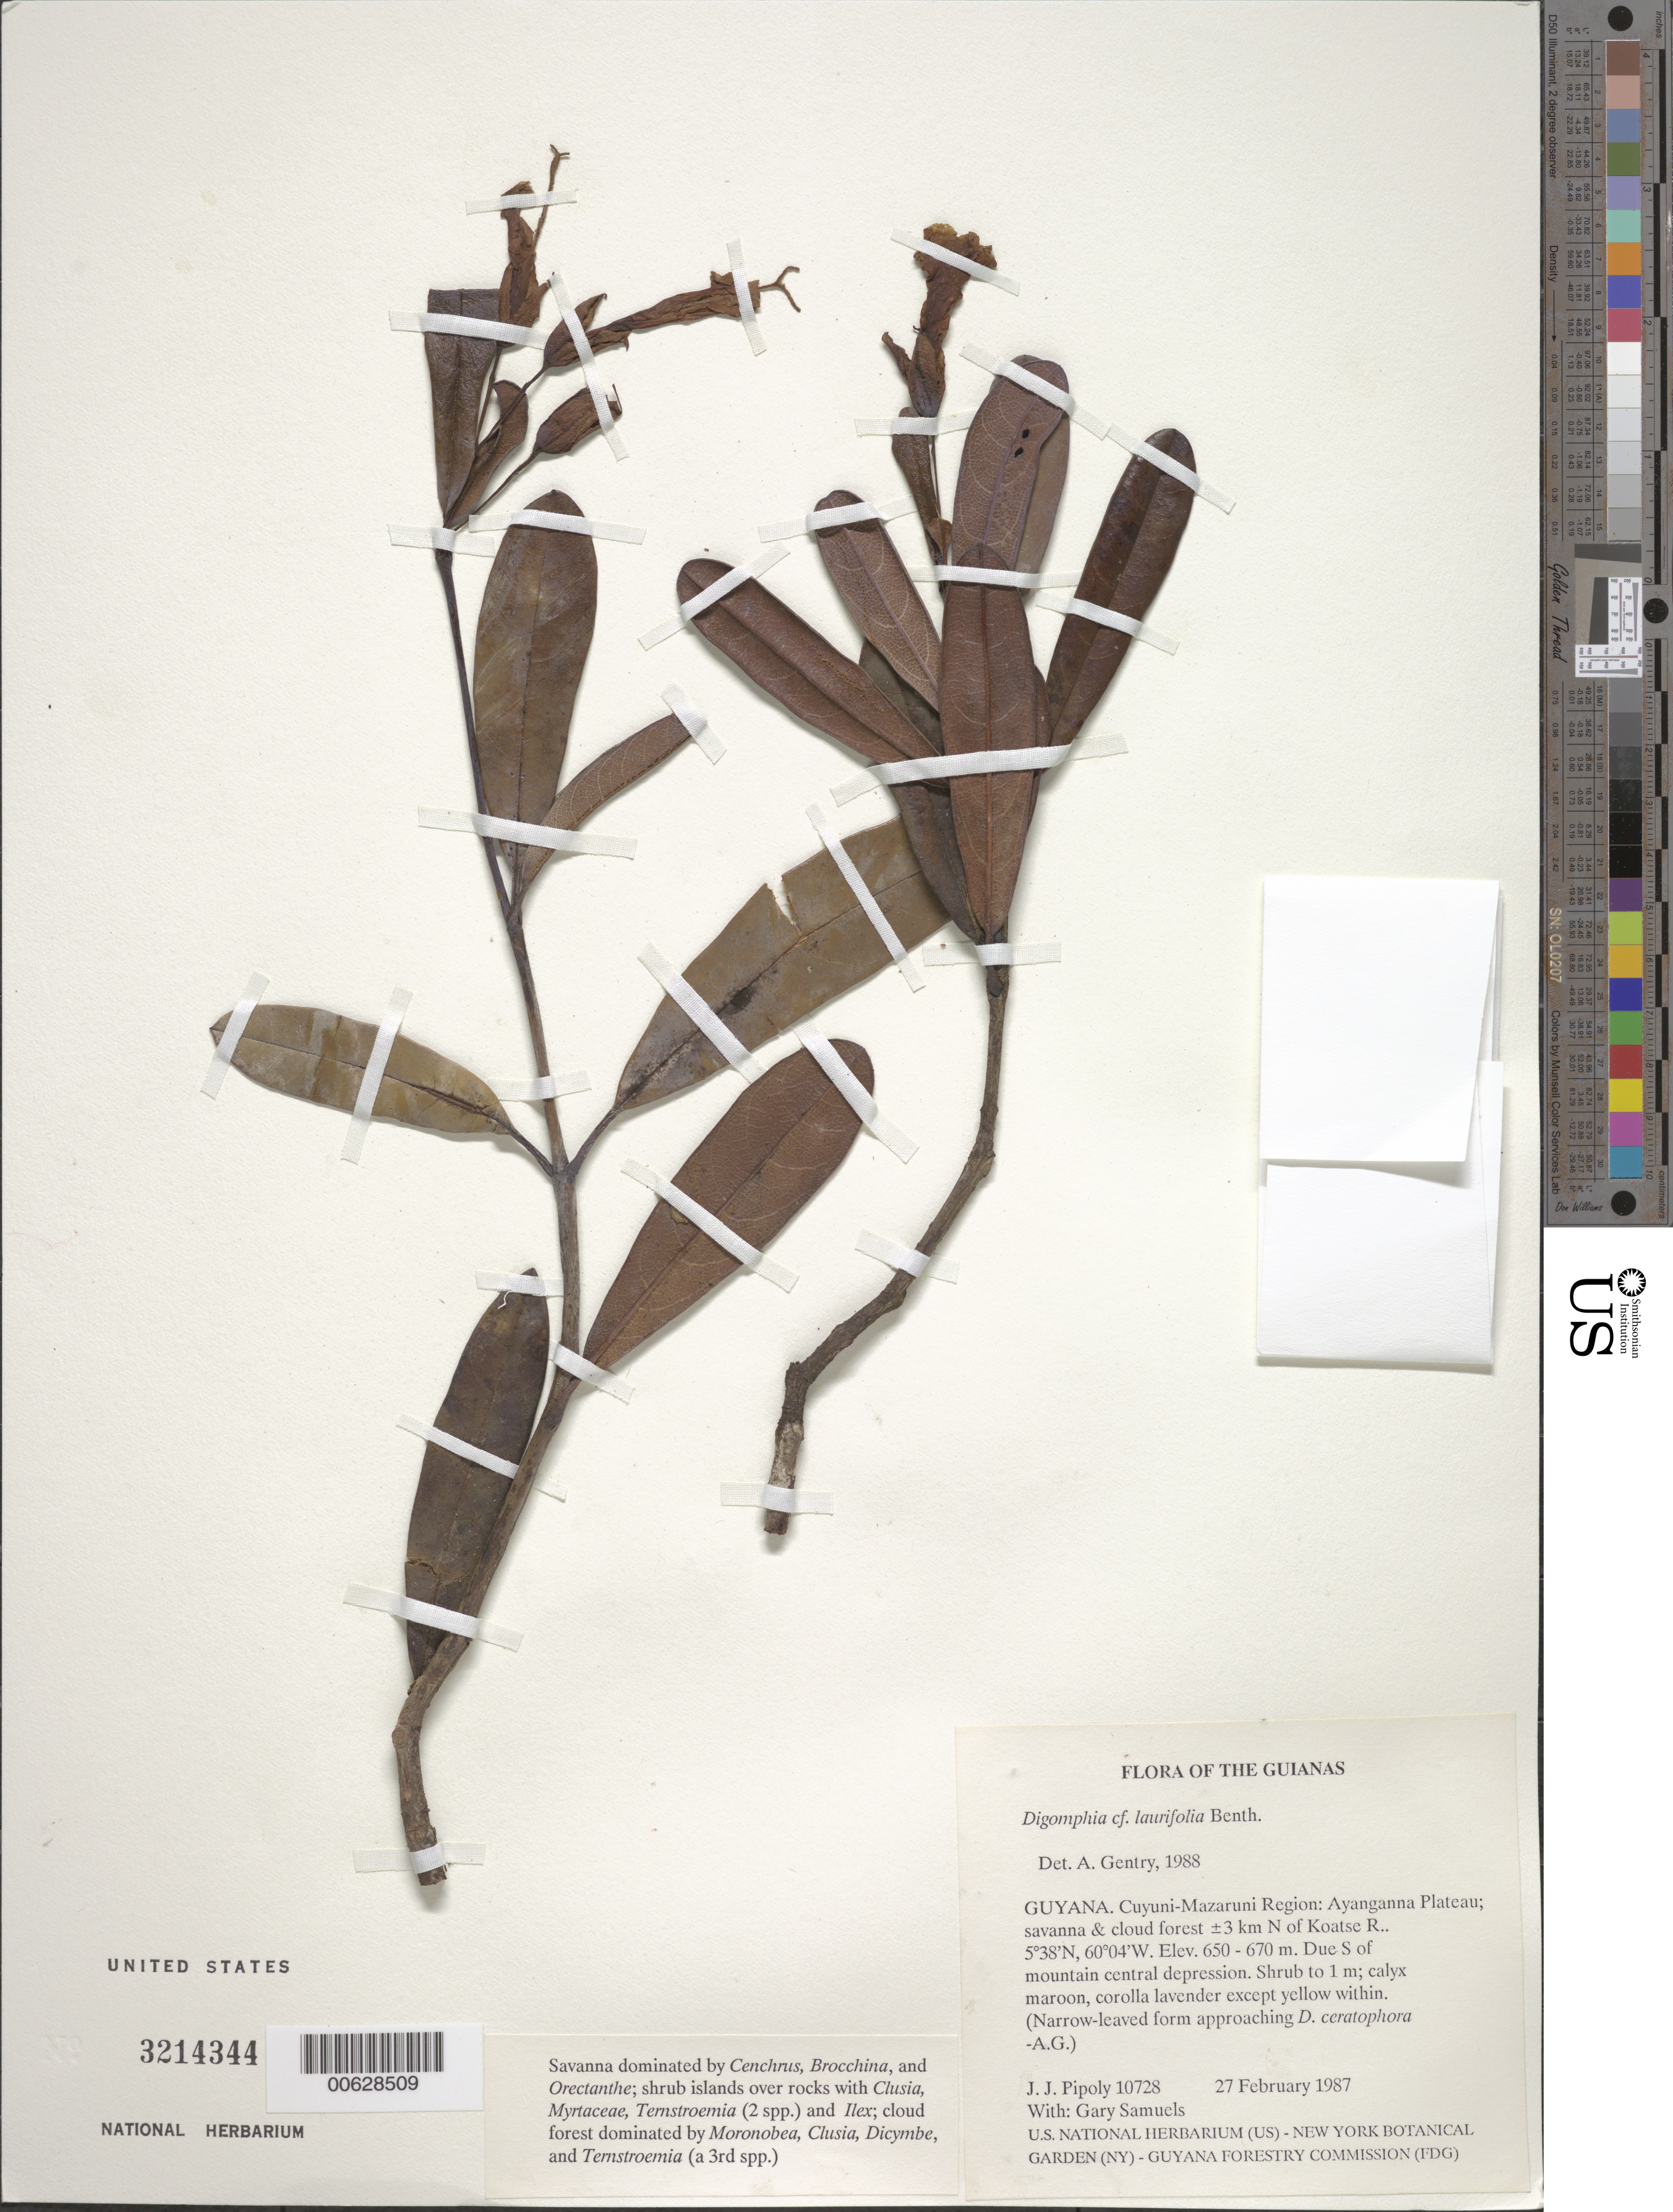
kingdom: Plantae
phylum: Tracheophyta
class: Magnoliopsida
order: Lamiales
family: Bignoniaceae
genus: Digomphia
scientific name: Digomphia laurifolia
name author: Benth.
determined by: Gentry, A. H.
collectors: J. J. Pipoly & G. Bacchus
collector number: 10728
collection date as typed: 27 February 1987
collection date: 1987-02-27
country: Guyana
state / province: Cuyuni-Mazaruni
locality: Ayanganna Plateau; ±3 km N of Koatse R, due S of mountain central depression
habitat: Savanna and cloud forest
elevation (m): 650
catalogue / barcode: US 3214344